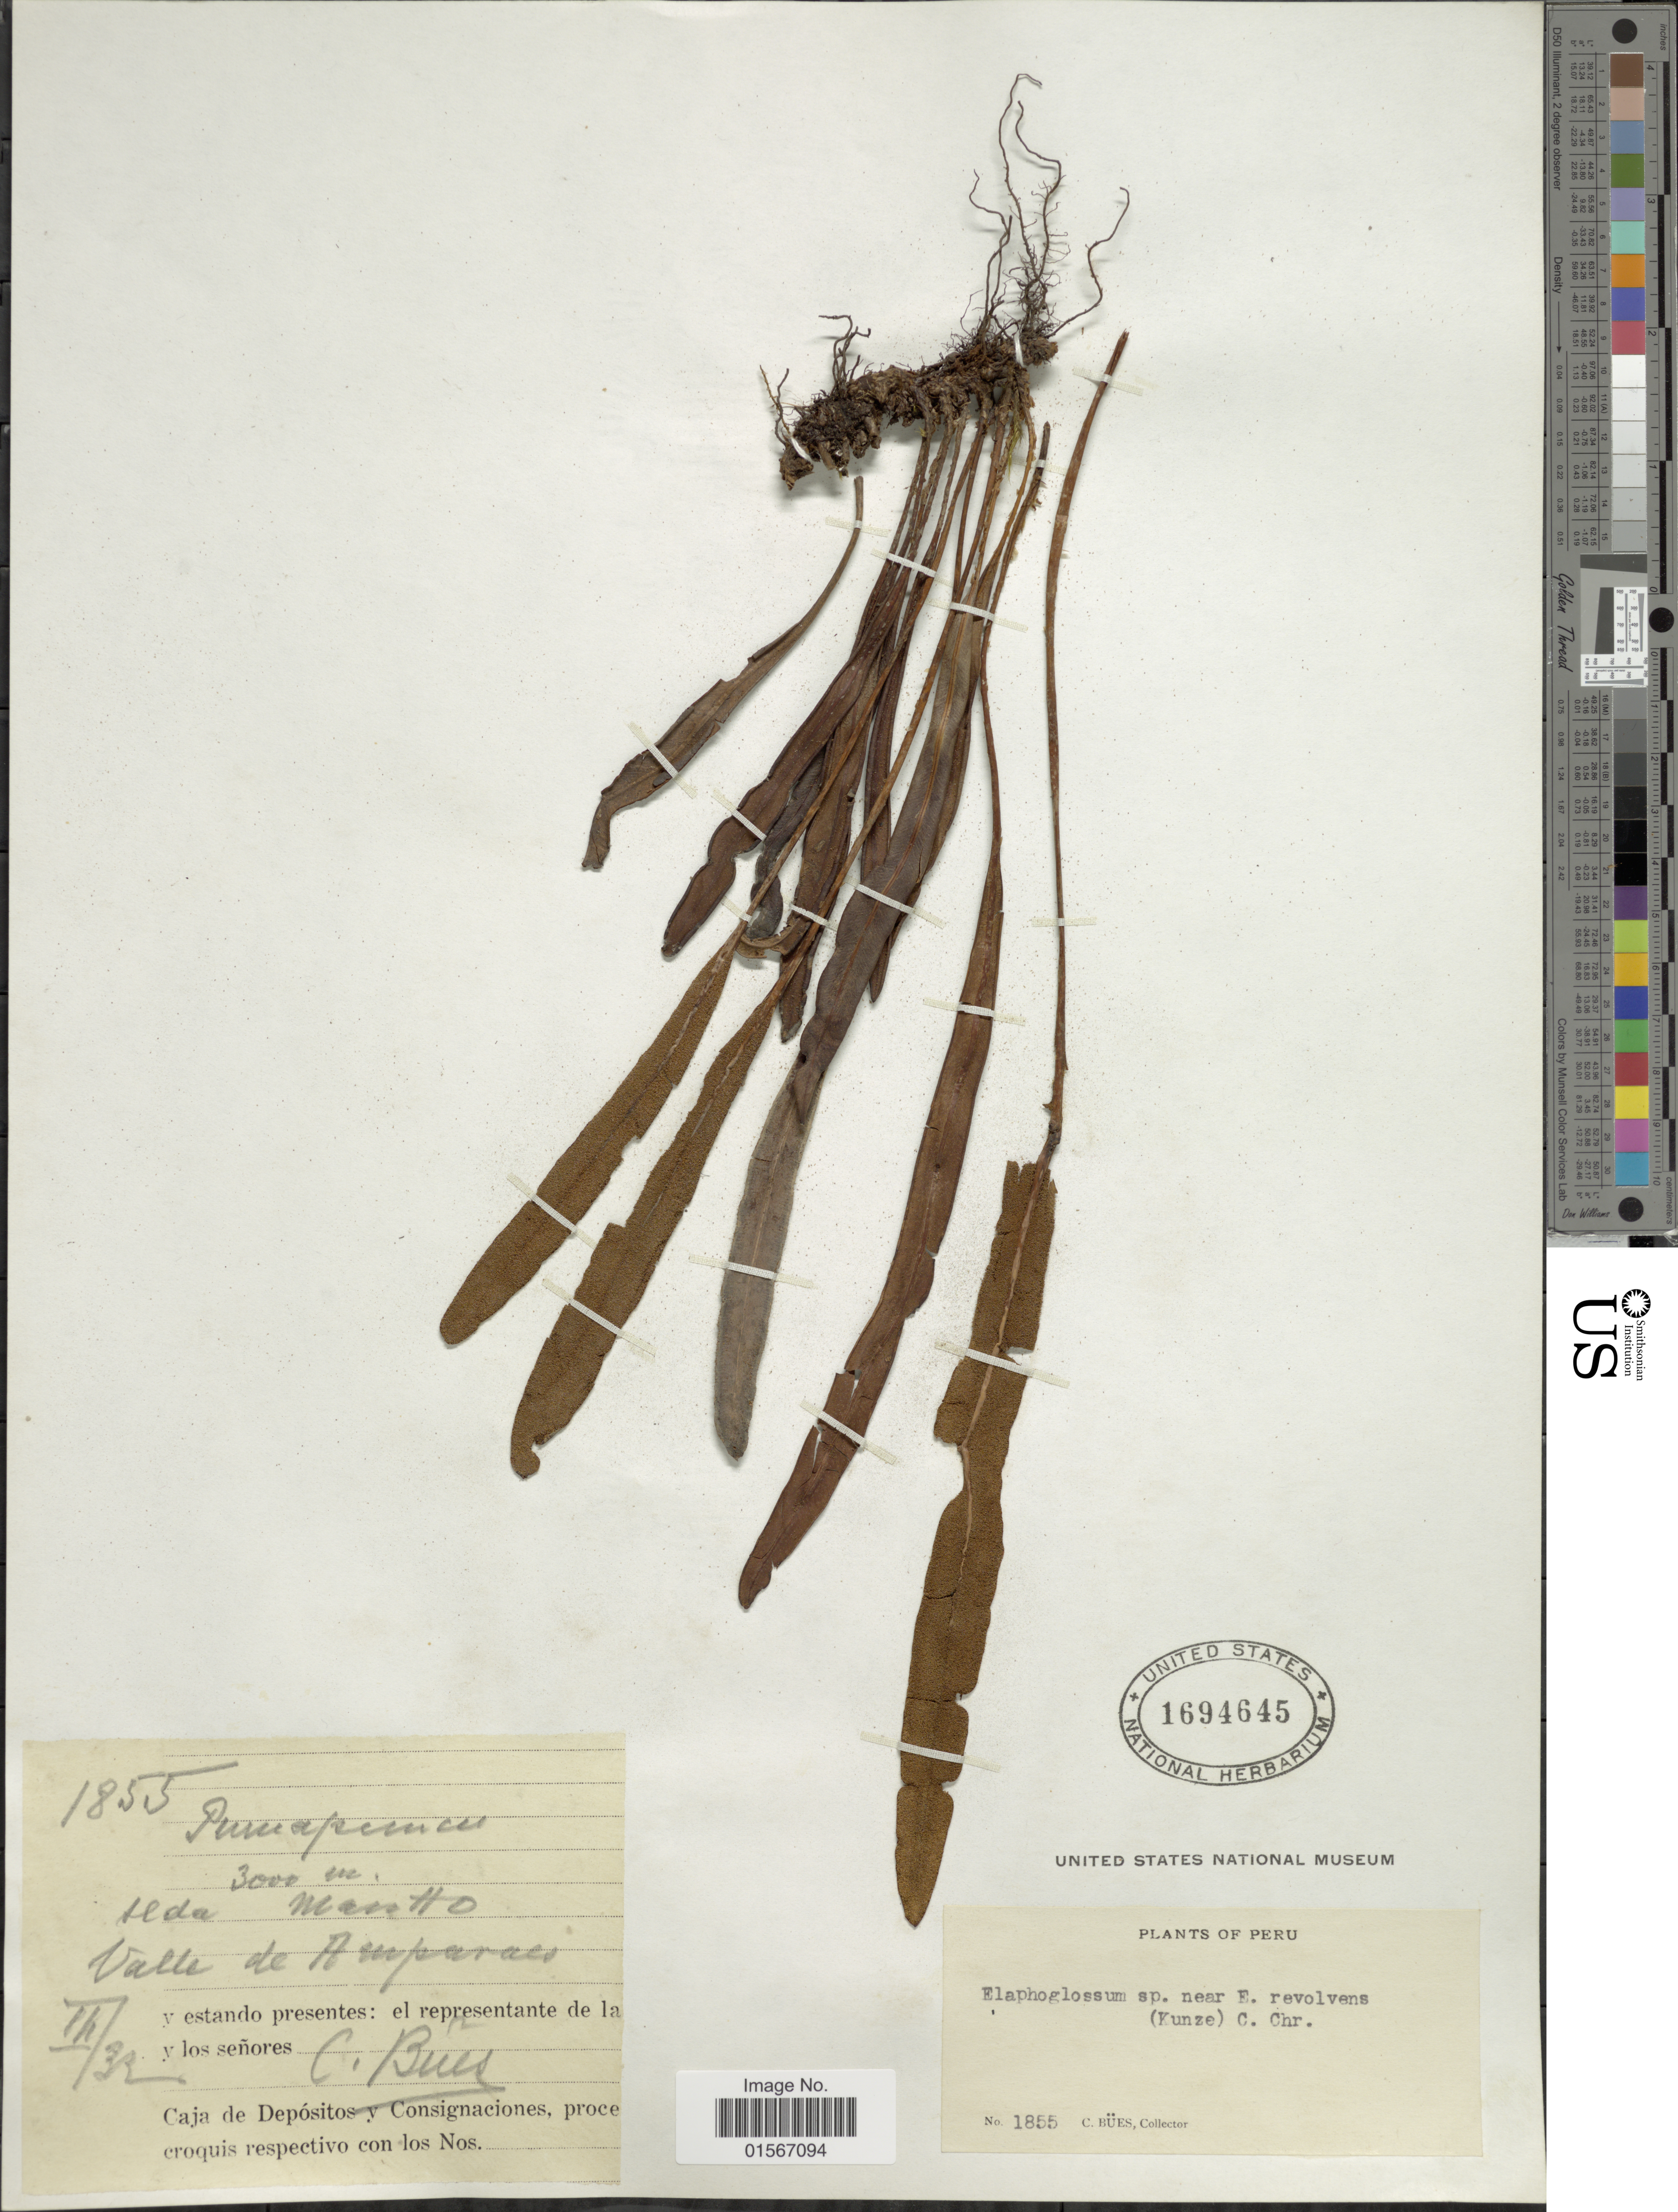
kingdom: Plantae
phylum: Tracheophyta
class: Polypodiopsida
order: Polypodiales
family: Dryopteridaceae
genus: Elaphoglossum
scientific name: Elaphoglossum minutum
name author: (Pohl ex Fée) T. Moore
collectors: C. Bues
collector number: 1855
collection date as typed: Transcribed d/m/y: /2/32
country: Peru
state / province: Cusco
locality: Pumapuncu Hda. Mantto, Valle de Amparaes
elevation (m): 3000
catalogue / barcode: US 1694645